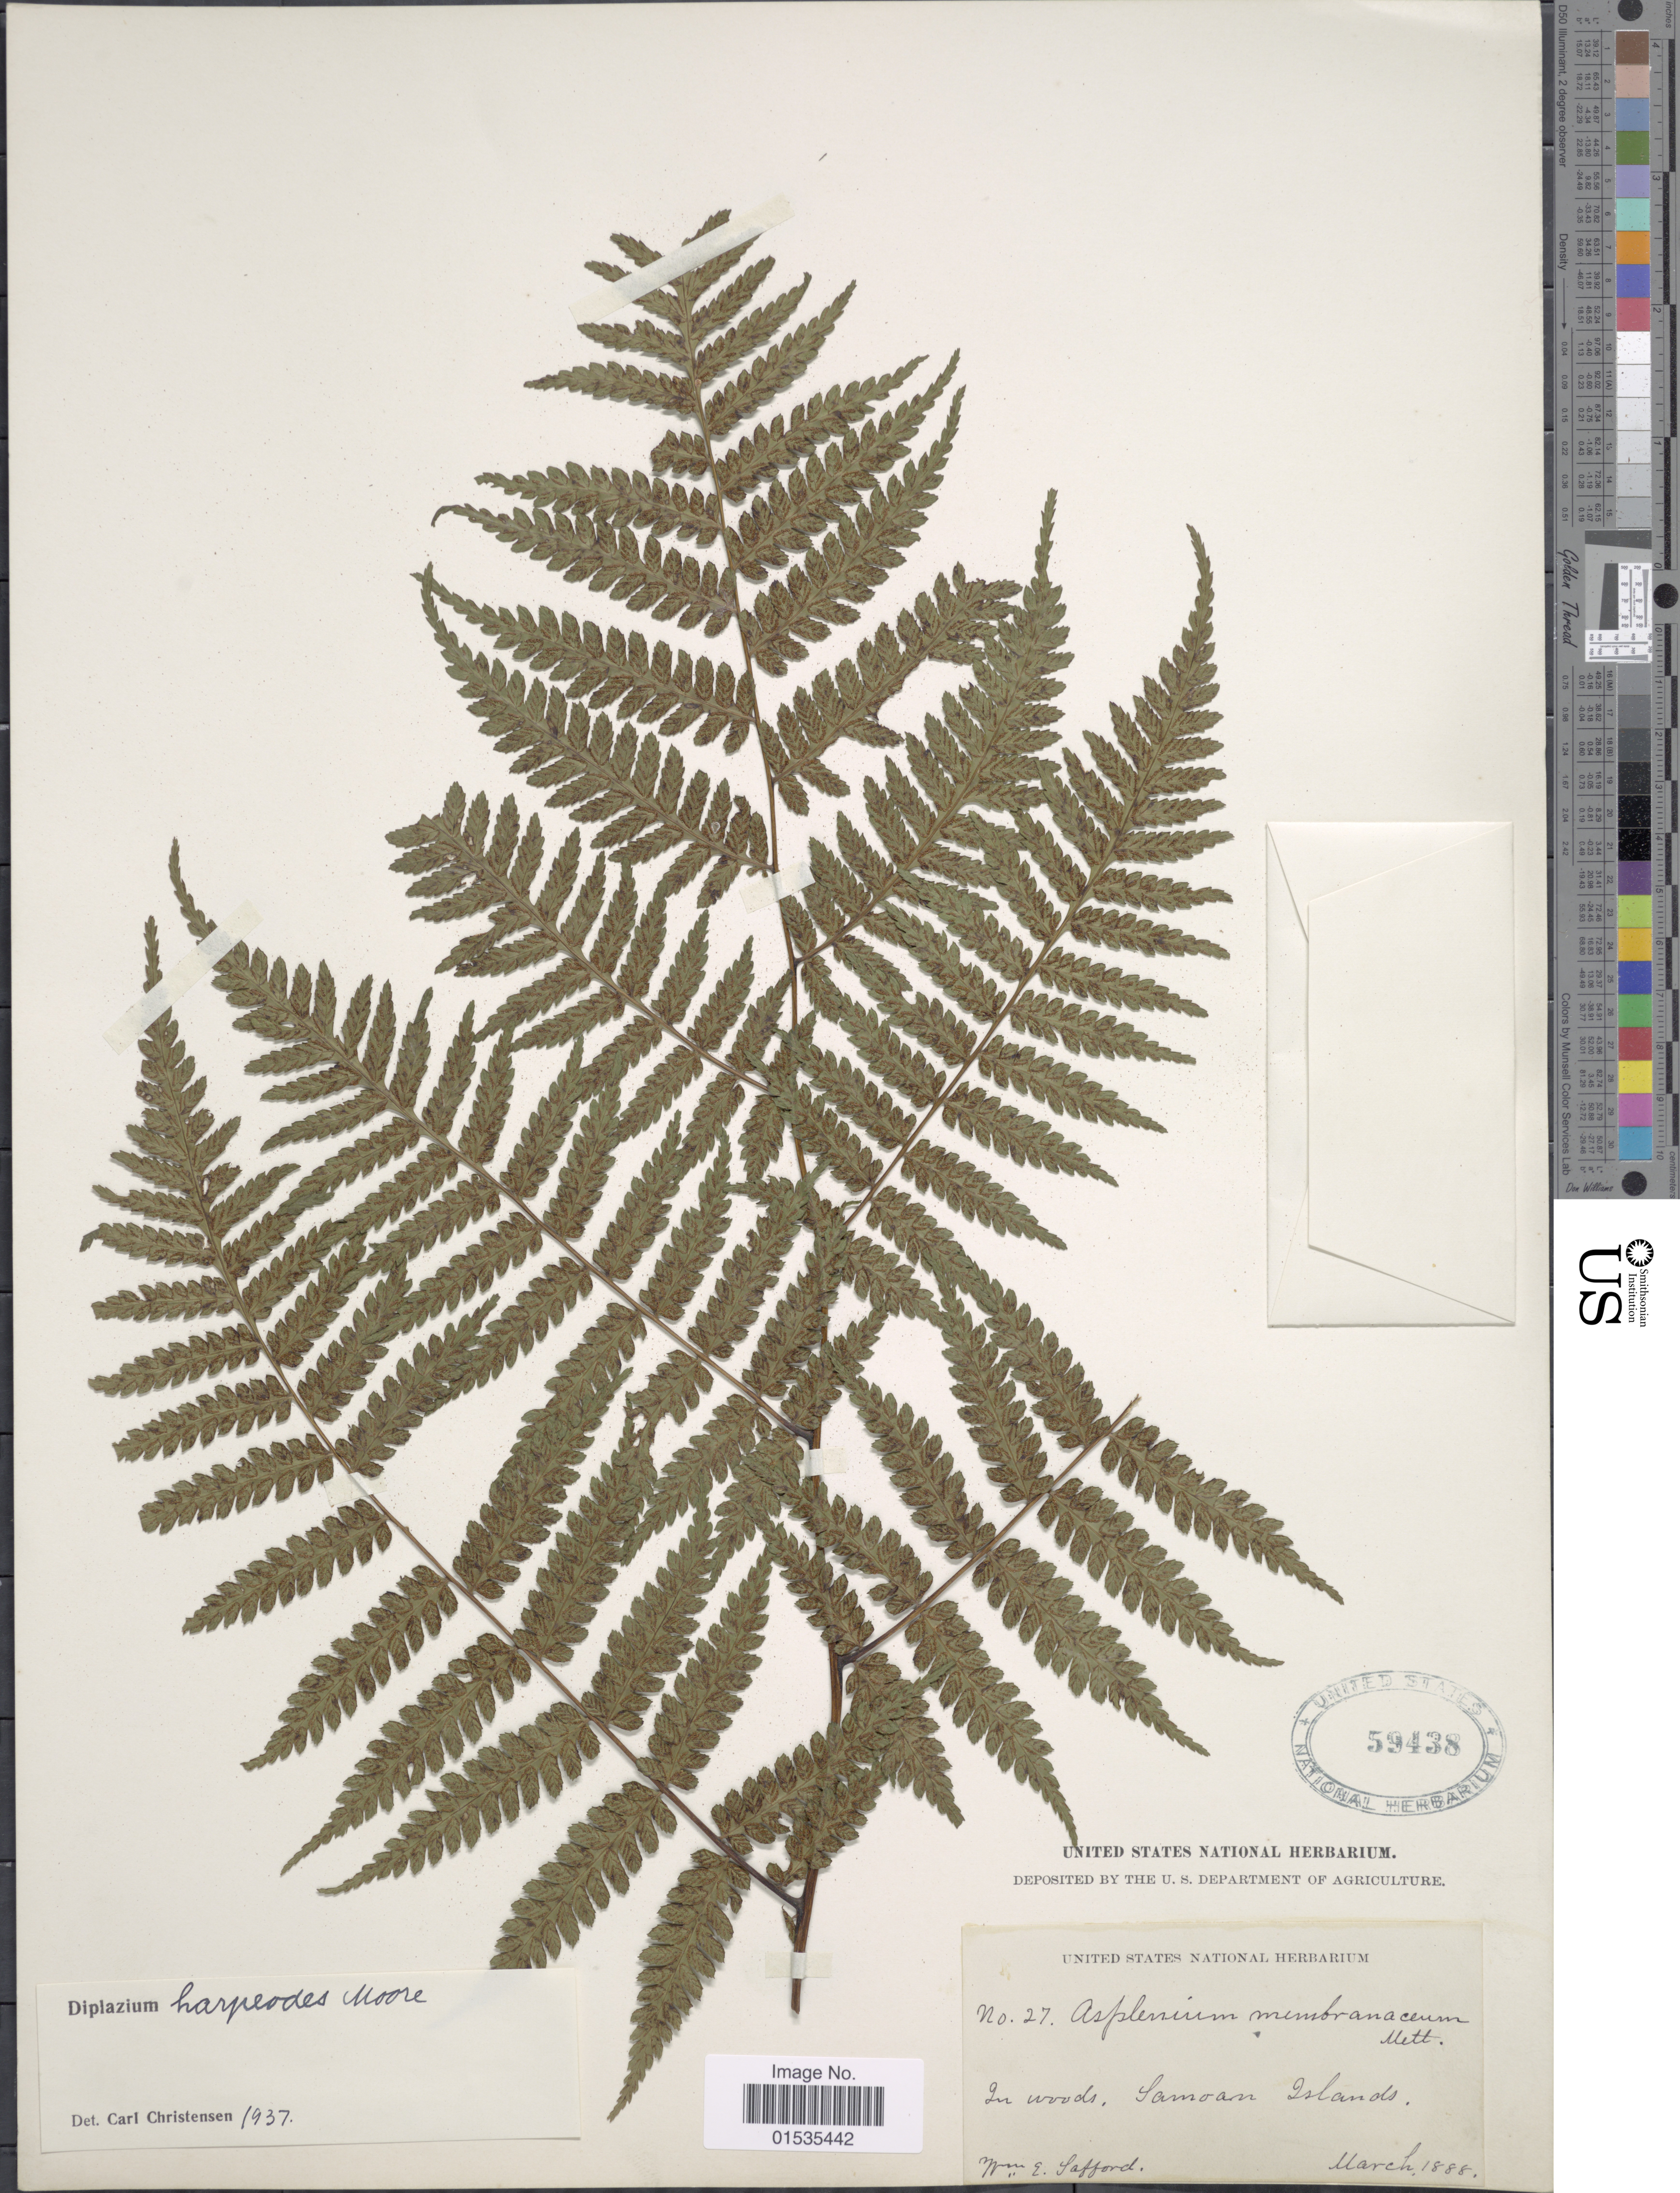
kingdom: Plantae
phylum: Tracheophyta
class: Polypodiopsida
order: Polypodiales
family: Athyriaceae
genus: Diplazium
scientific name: Diplazium harpeodes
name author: T. Moore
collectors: W. E. Safford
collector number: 27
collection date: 1888-03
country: American Samoa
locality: In woods, Samoan Islands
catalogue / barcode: US 59438